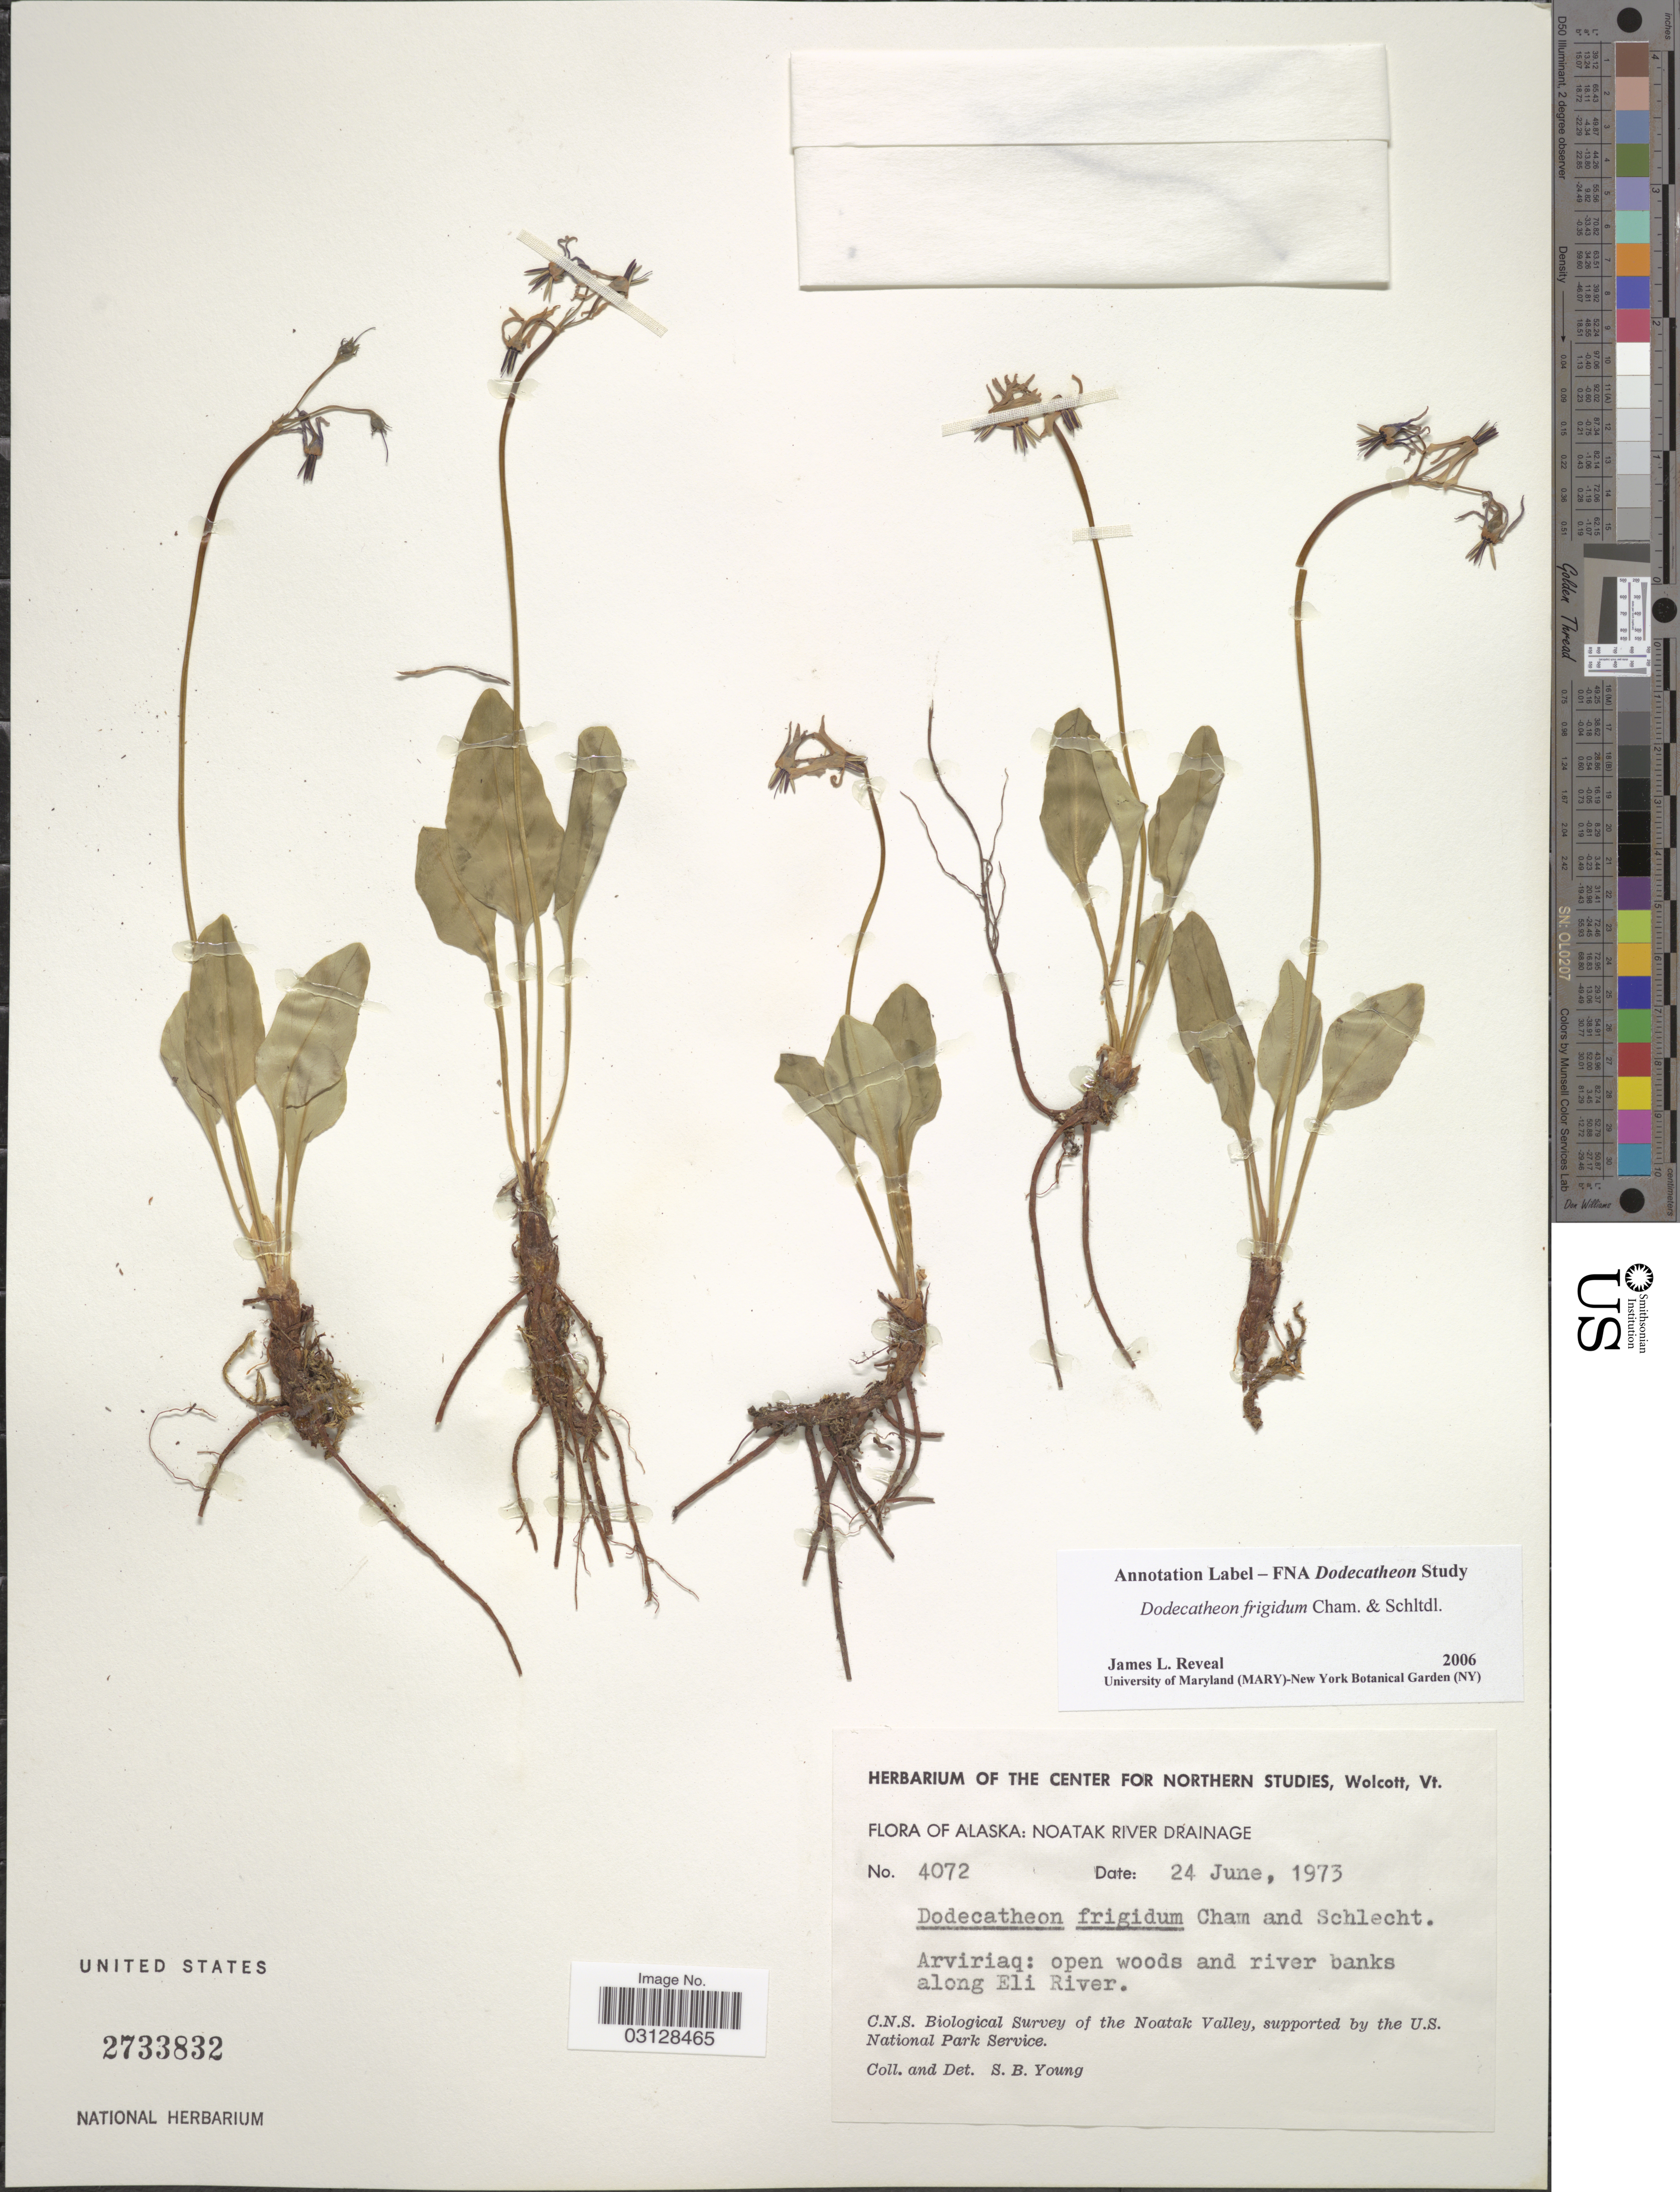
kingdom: Plantae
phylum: Tracheophyta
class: Magnoliopsida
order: Ericales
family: Primulaceae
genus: Dodecatheon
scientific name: Dodecatheon frigidum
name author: Cham. & Schltdl.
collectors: S. Young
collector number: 4072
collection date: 1973-06-24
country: United States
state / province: Alaska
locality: Noatak River Drainage. Arviriaq: open woods and river banks along Eli River.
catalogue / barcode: US 2733832